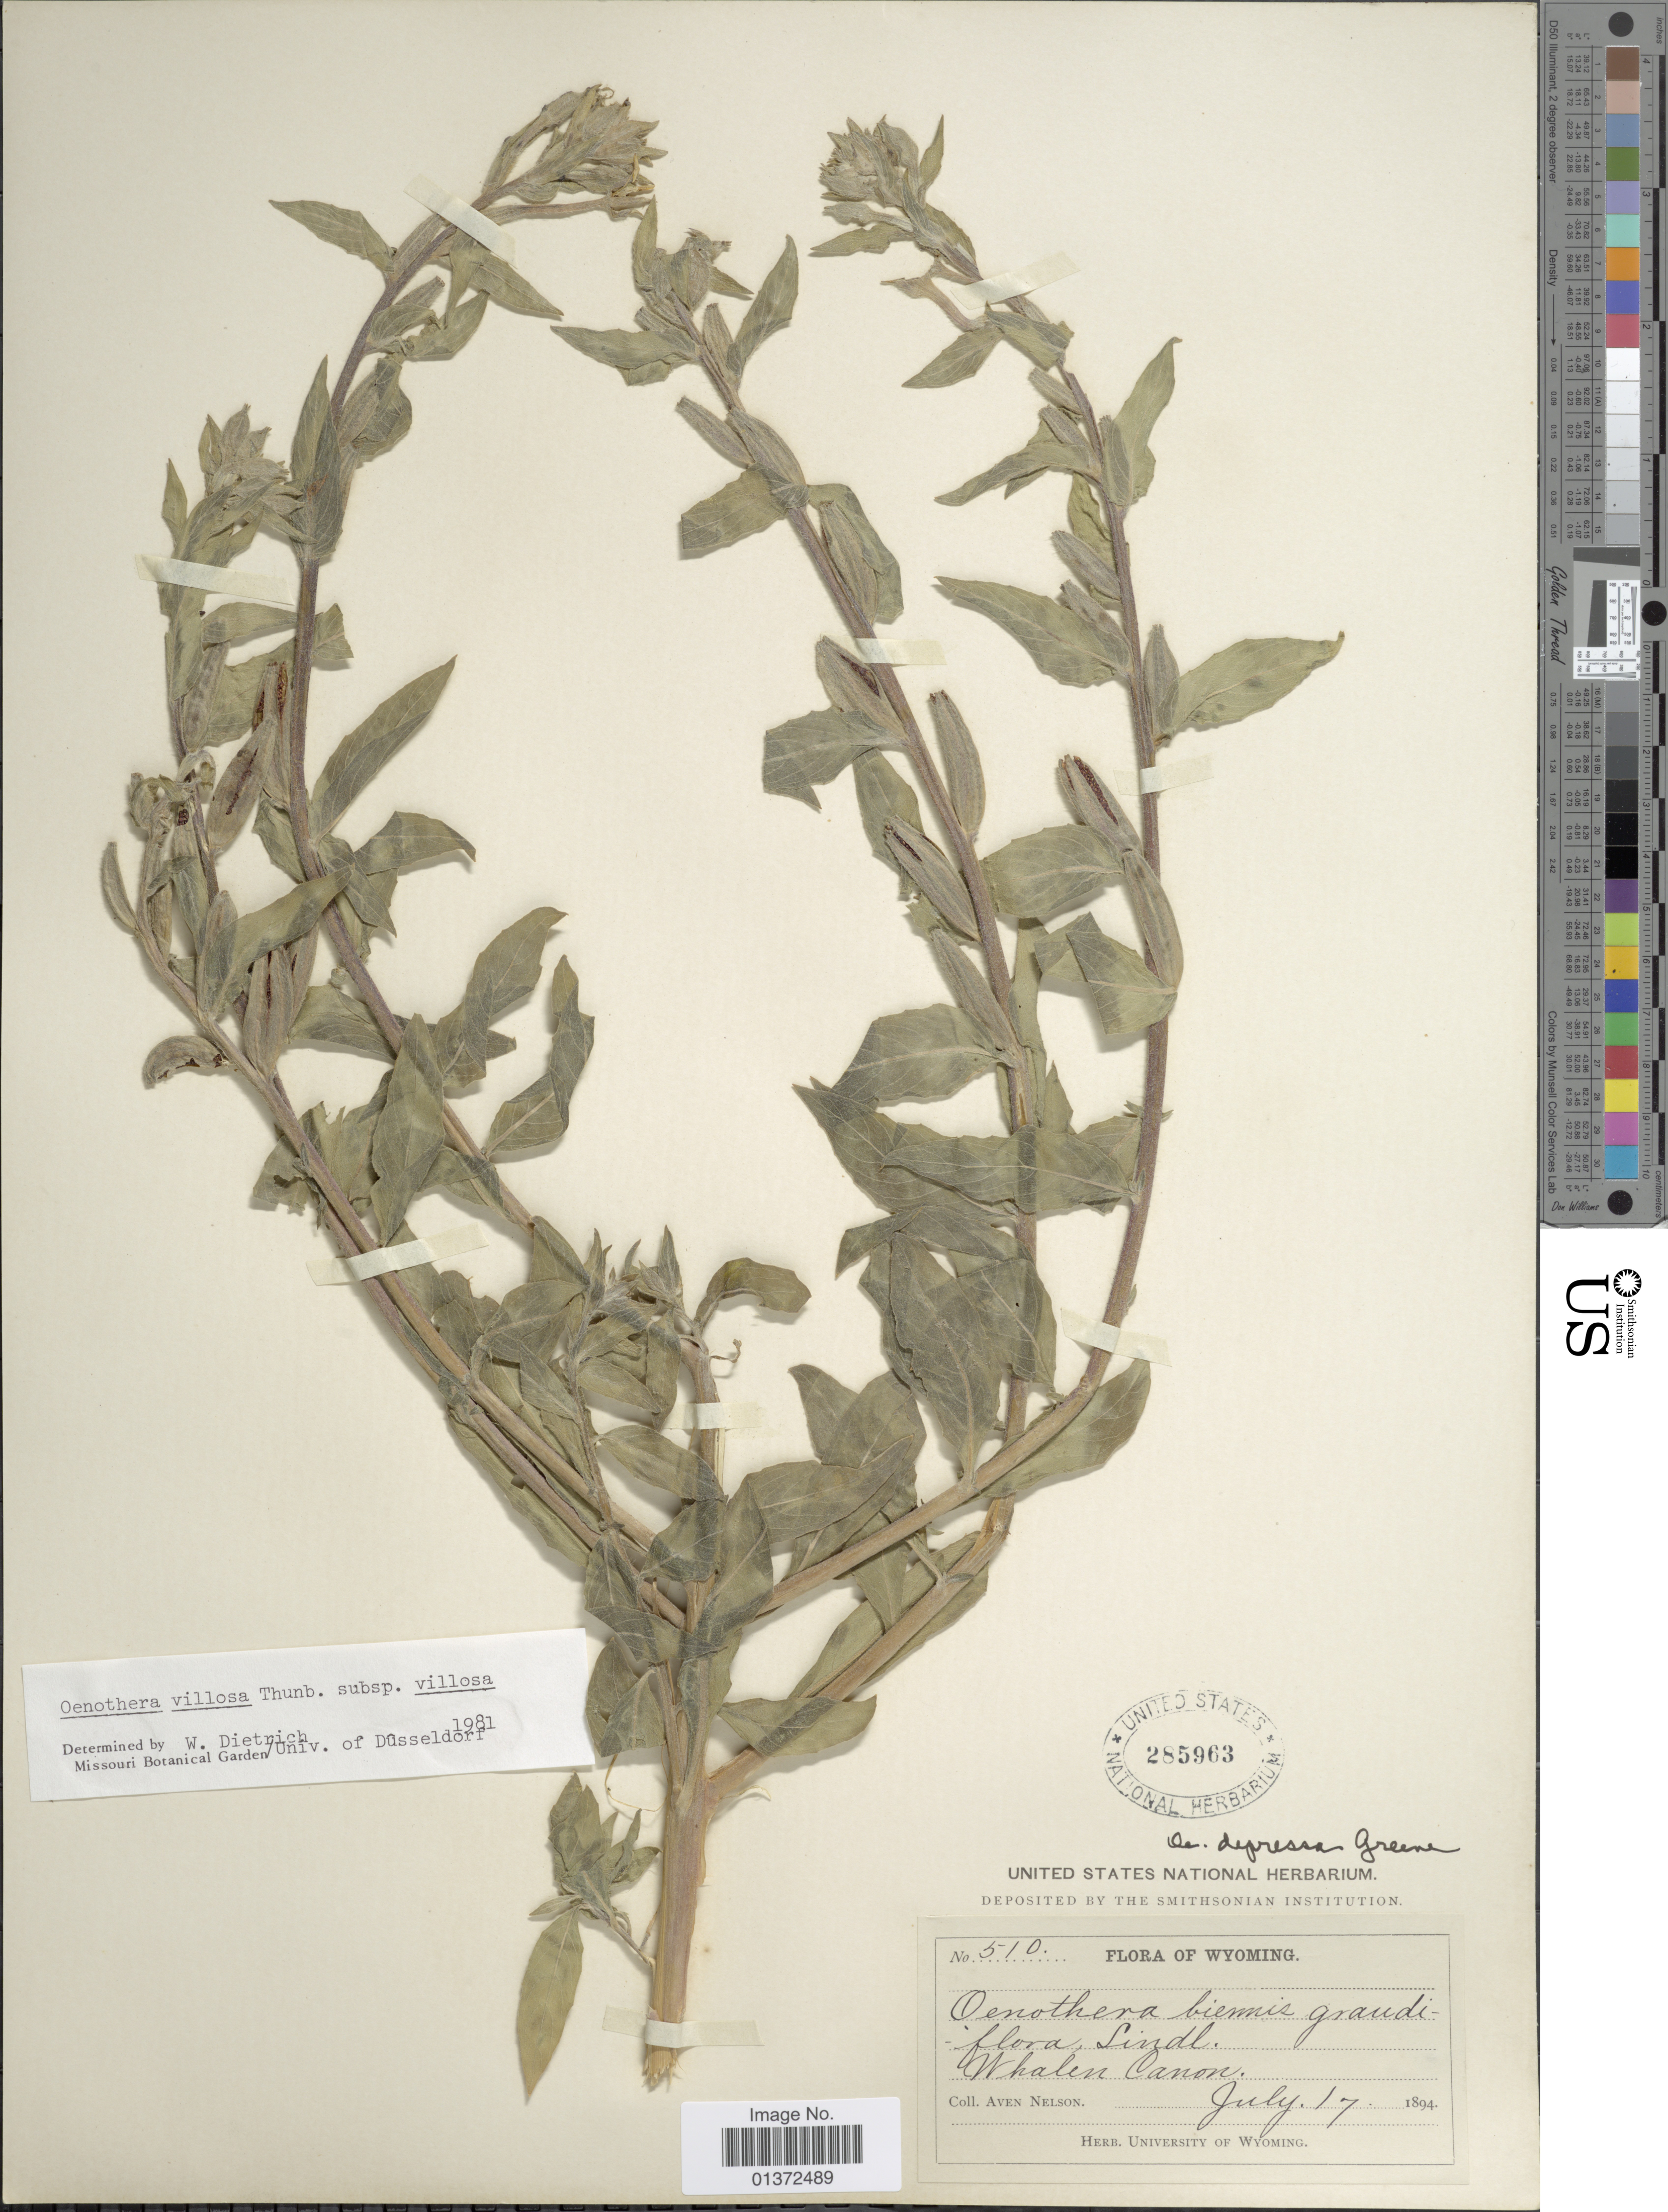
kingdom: Plantae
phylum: Tracheophyta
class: Magnoliopsida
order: Myrtales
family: Onagraceae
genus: Oenothera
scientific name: Oenothera villosa subsp. villosa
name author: Thunb.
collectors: A. Nelson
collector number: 510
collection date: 1894-07-17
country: United States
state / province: Wyoming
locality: Whalen County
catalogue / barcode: US 285963